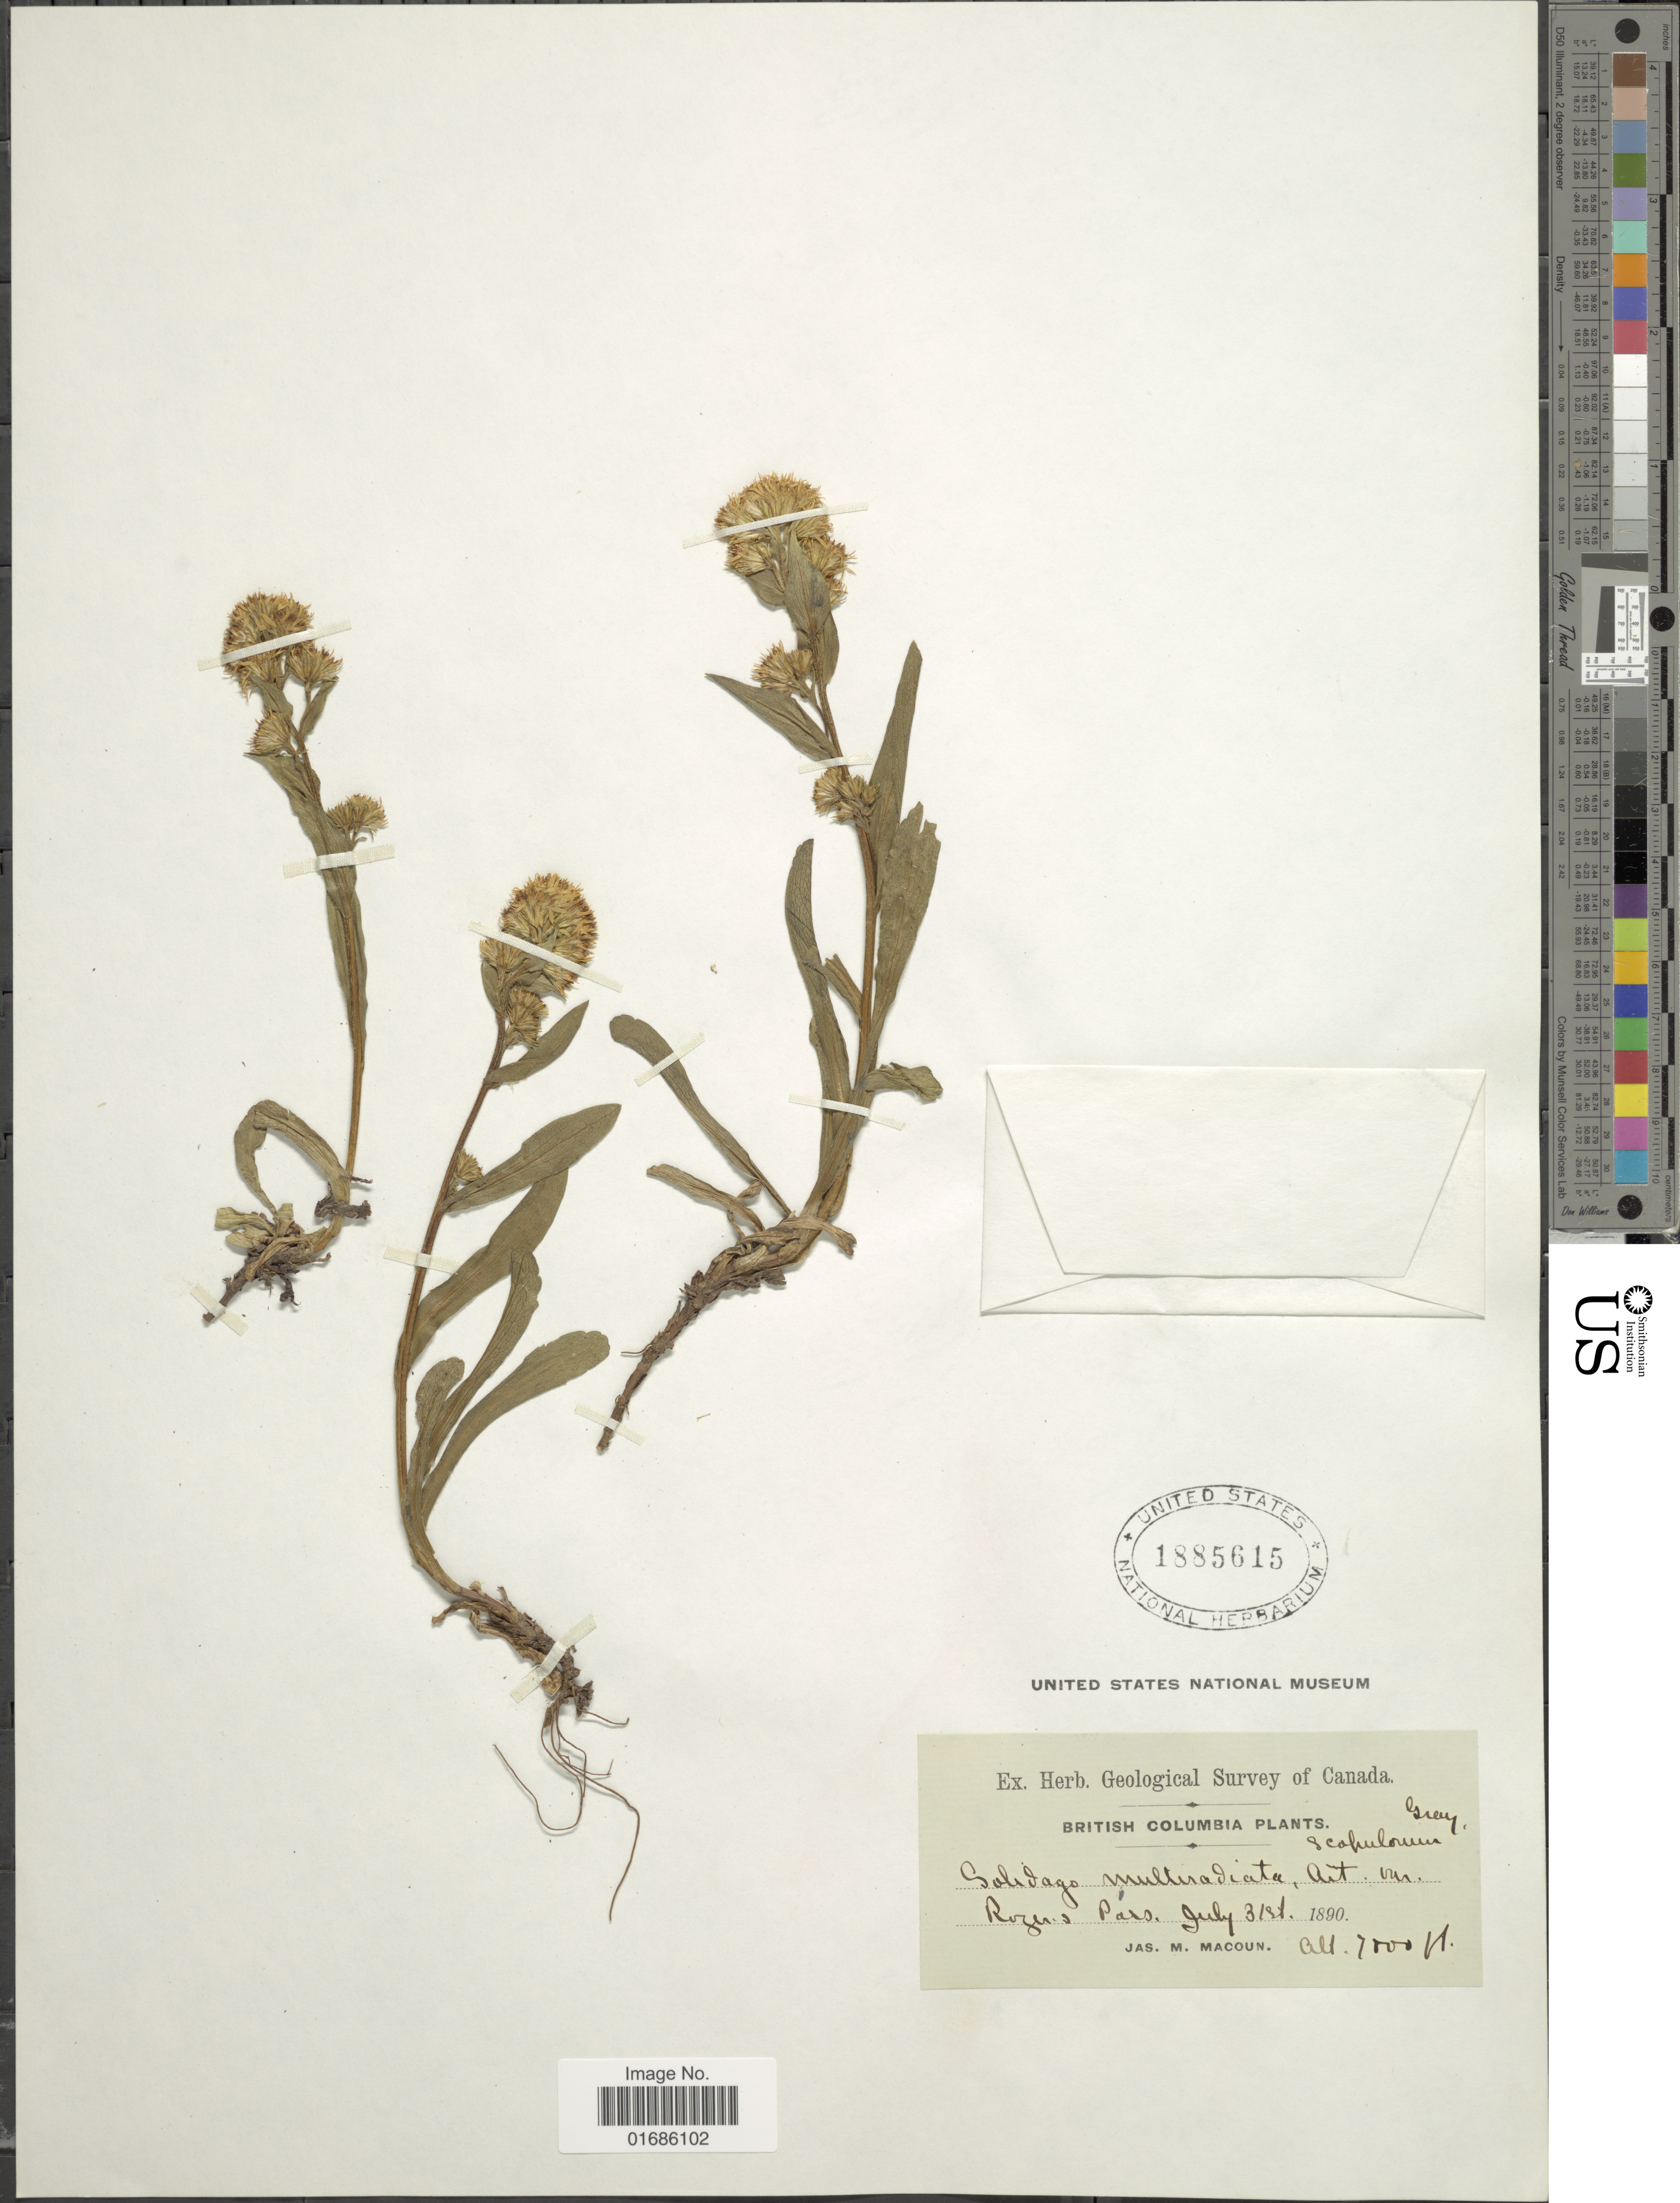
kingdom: Plantae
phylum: Tracheophyta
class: Magnoliopsida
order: Asterales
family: Asteraceae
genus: Solidago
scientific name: Solidago ciliosa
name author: Greene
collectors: J. M. Macoun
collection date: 1890-07-31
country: Canada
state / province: British Columbia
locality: Rogers Pass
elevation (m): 2134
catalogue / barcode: US 1885615